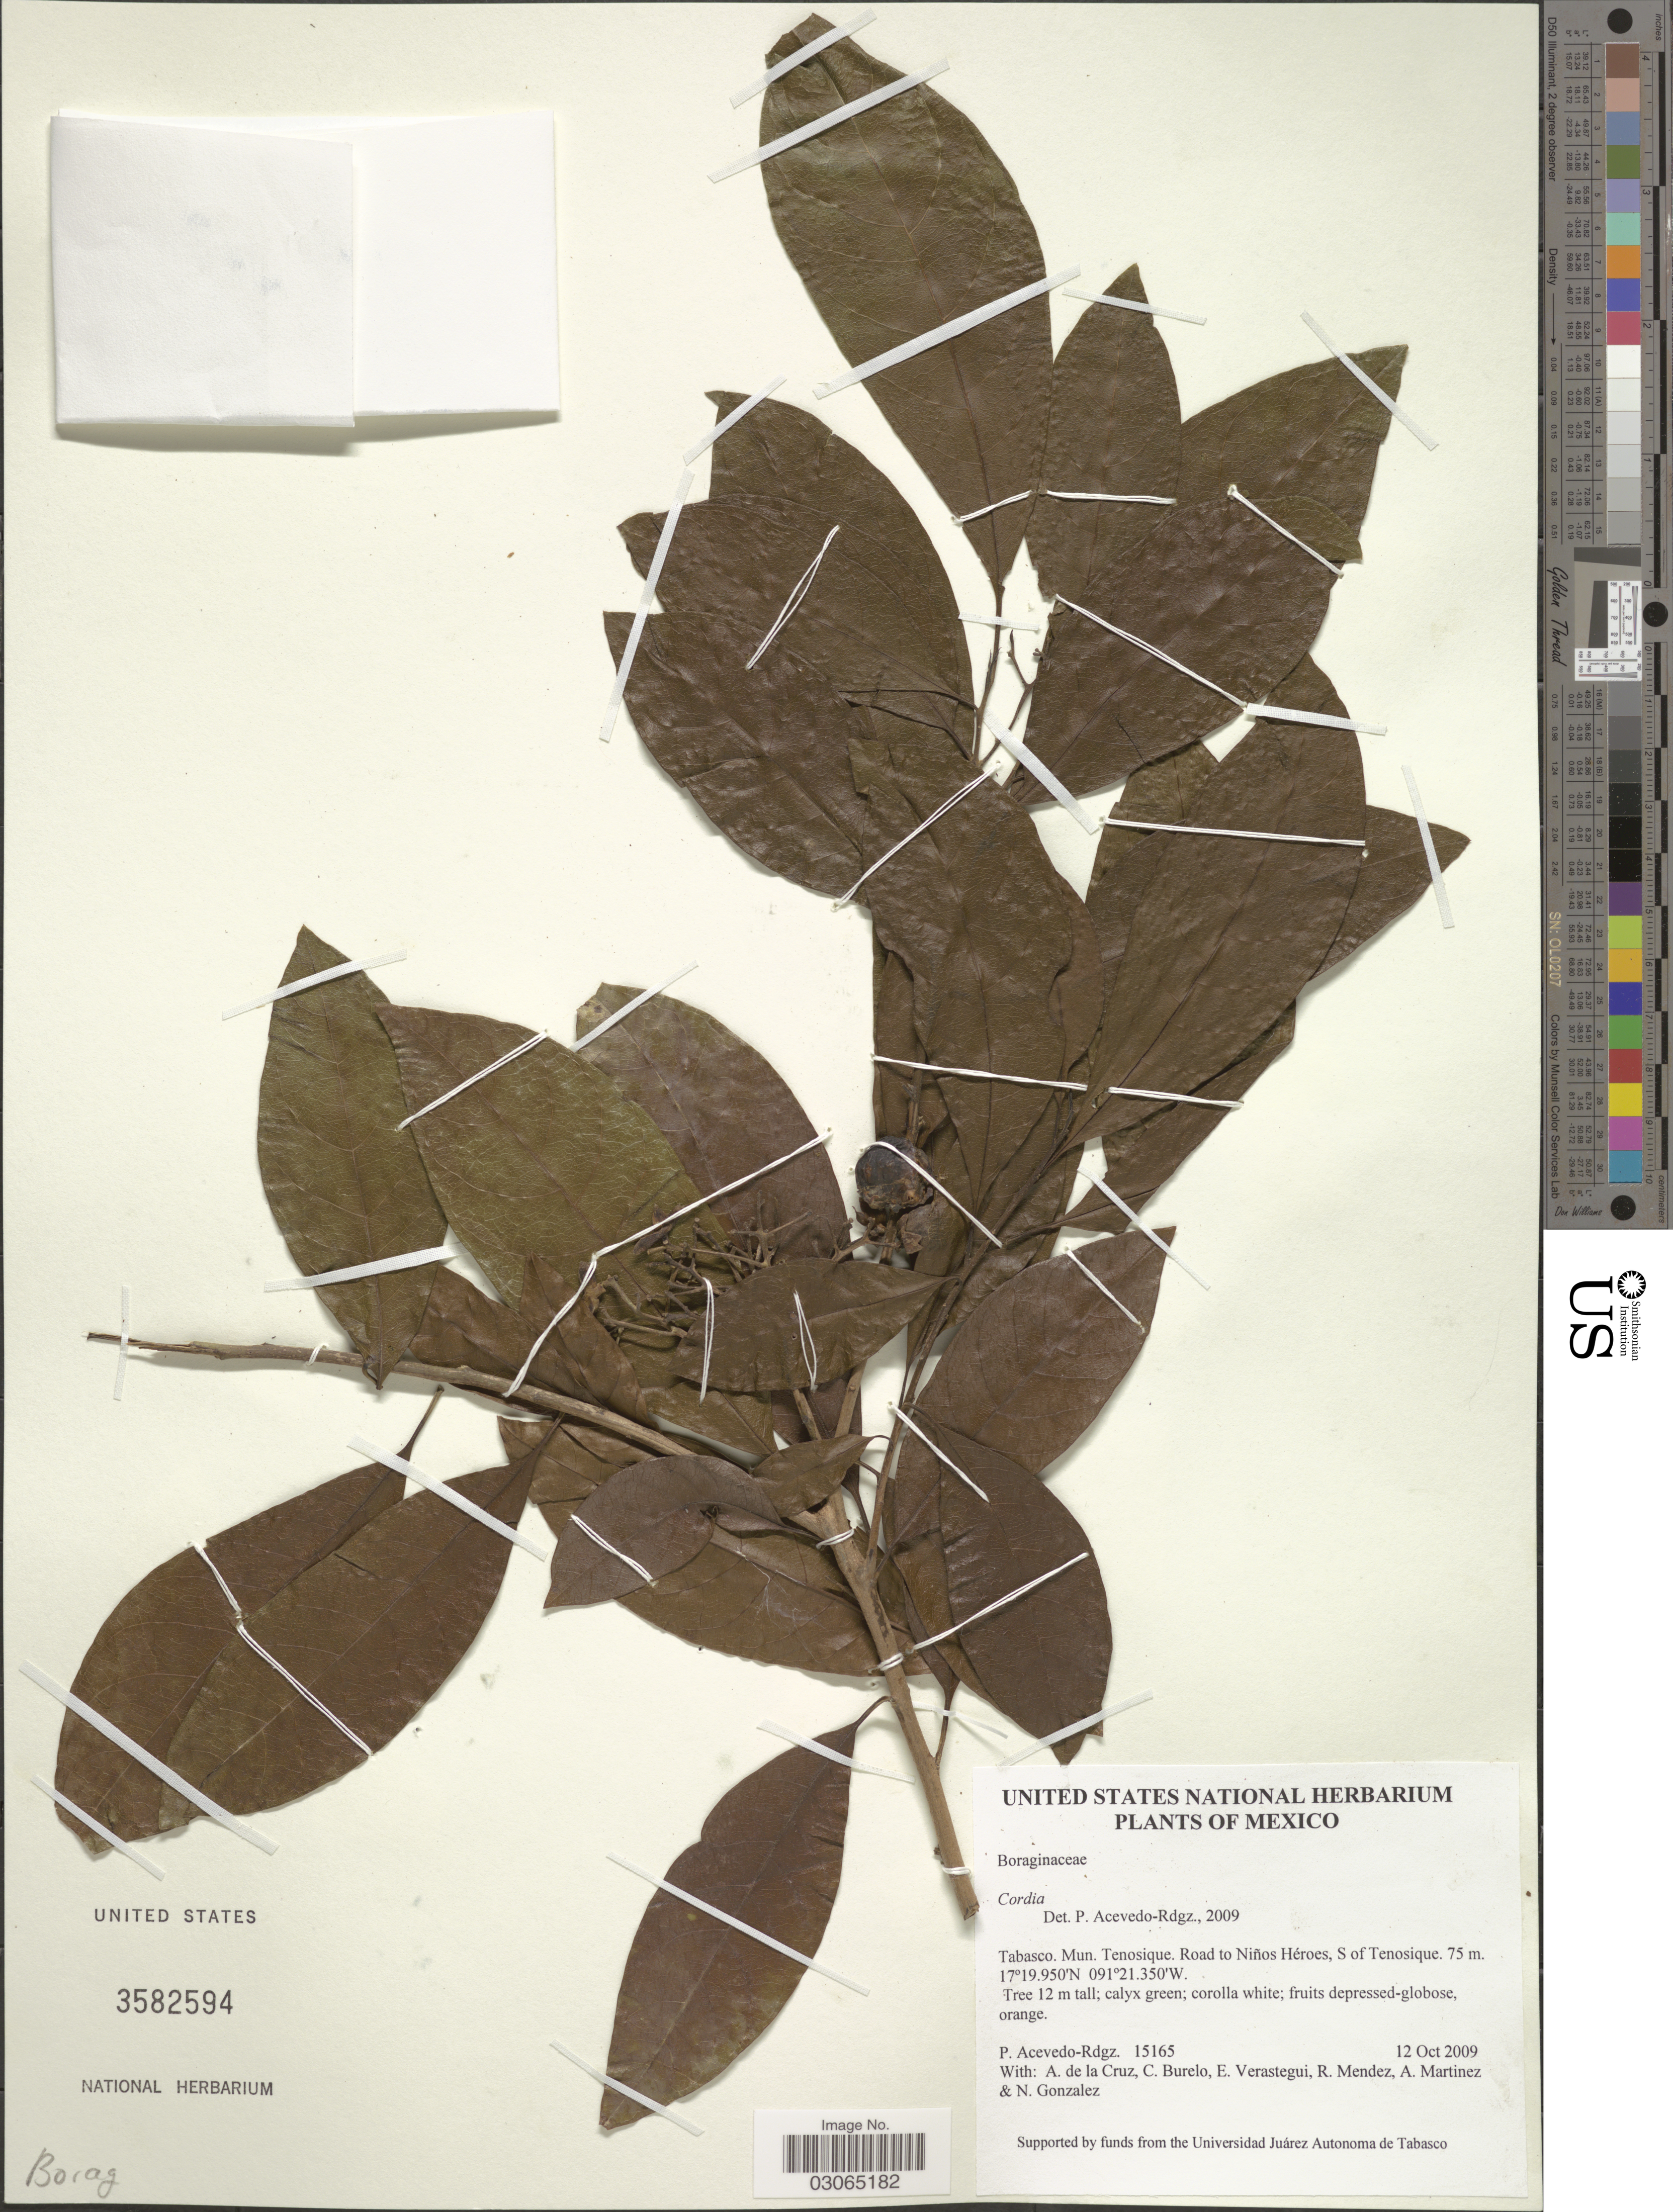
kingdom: Plantae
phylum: Tracheophyta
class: Magnoliopsida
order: Boraginales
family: Cordiaceae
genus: Cordia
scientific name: Cordia sp.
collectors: P. Acevedo-Rodr., A. de la Cruz, C. Burelo, E. Verastegui & et al.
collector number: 15165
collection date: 2009-10-12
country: Mexico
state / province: Tabasco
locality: Mun. Tenosique. Road to Niños Héroes, S of Tenosique.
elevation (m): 75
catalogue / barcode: US 3582594